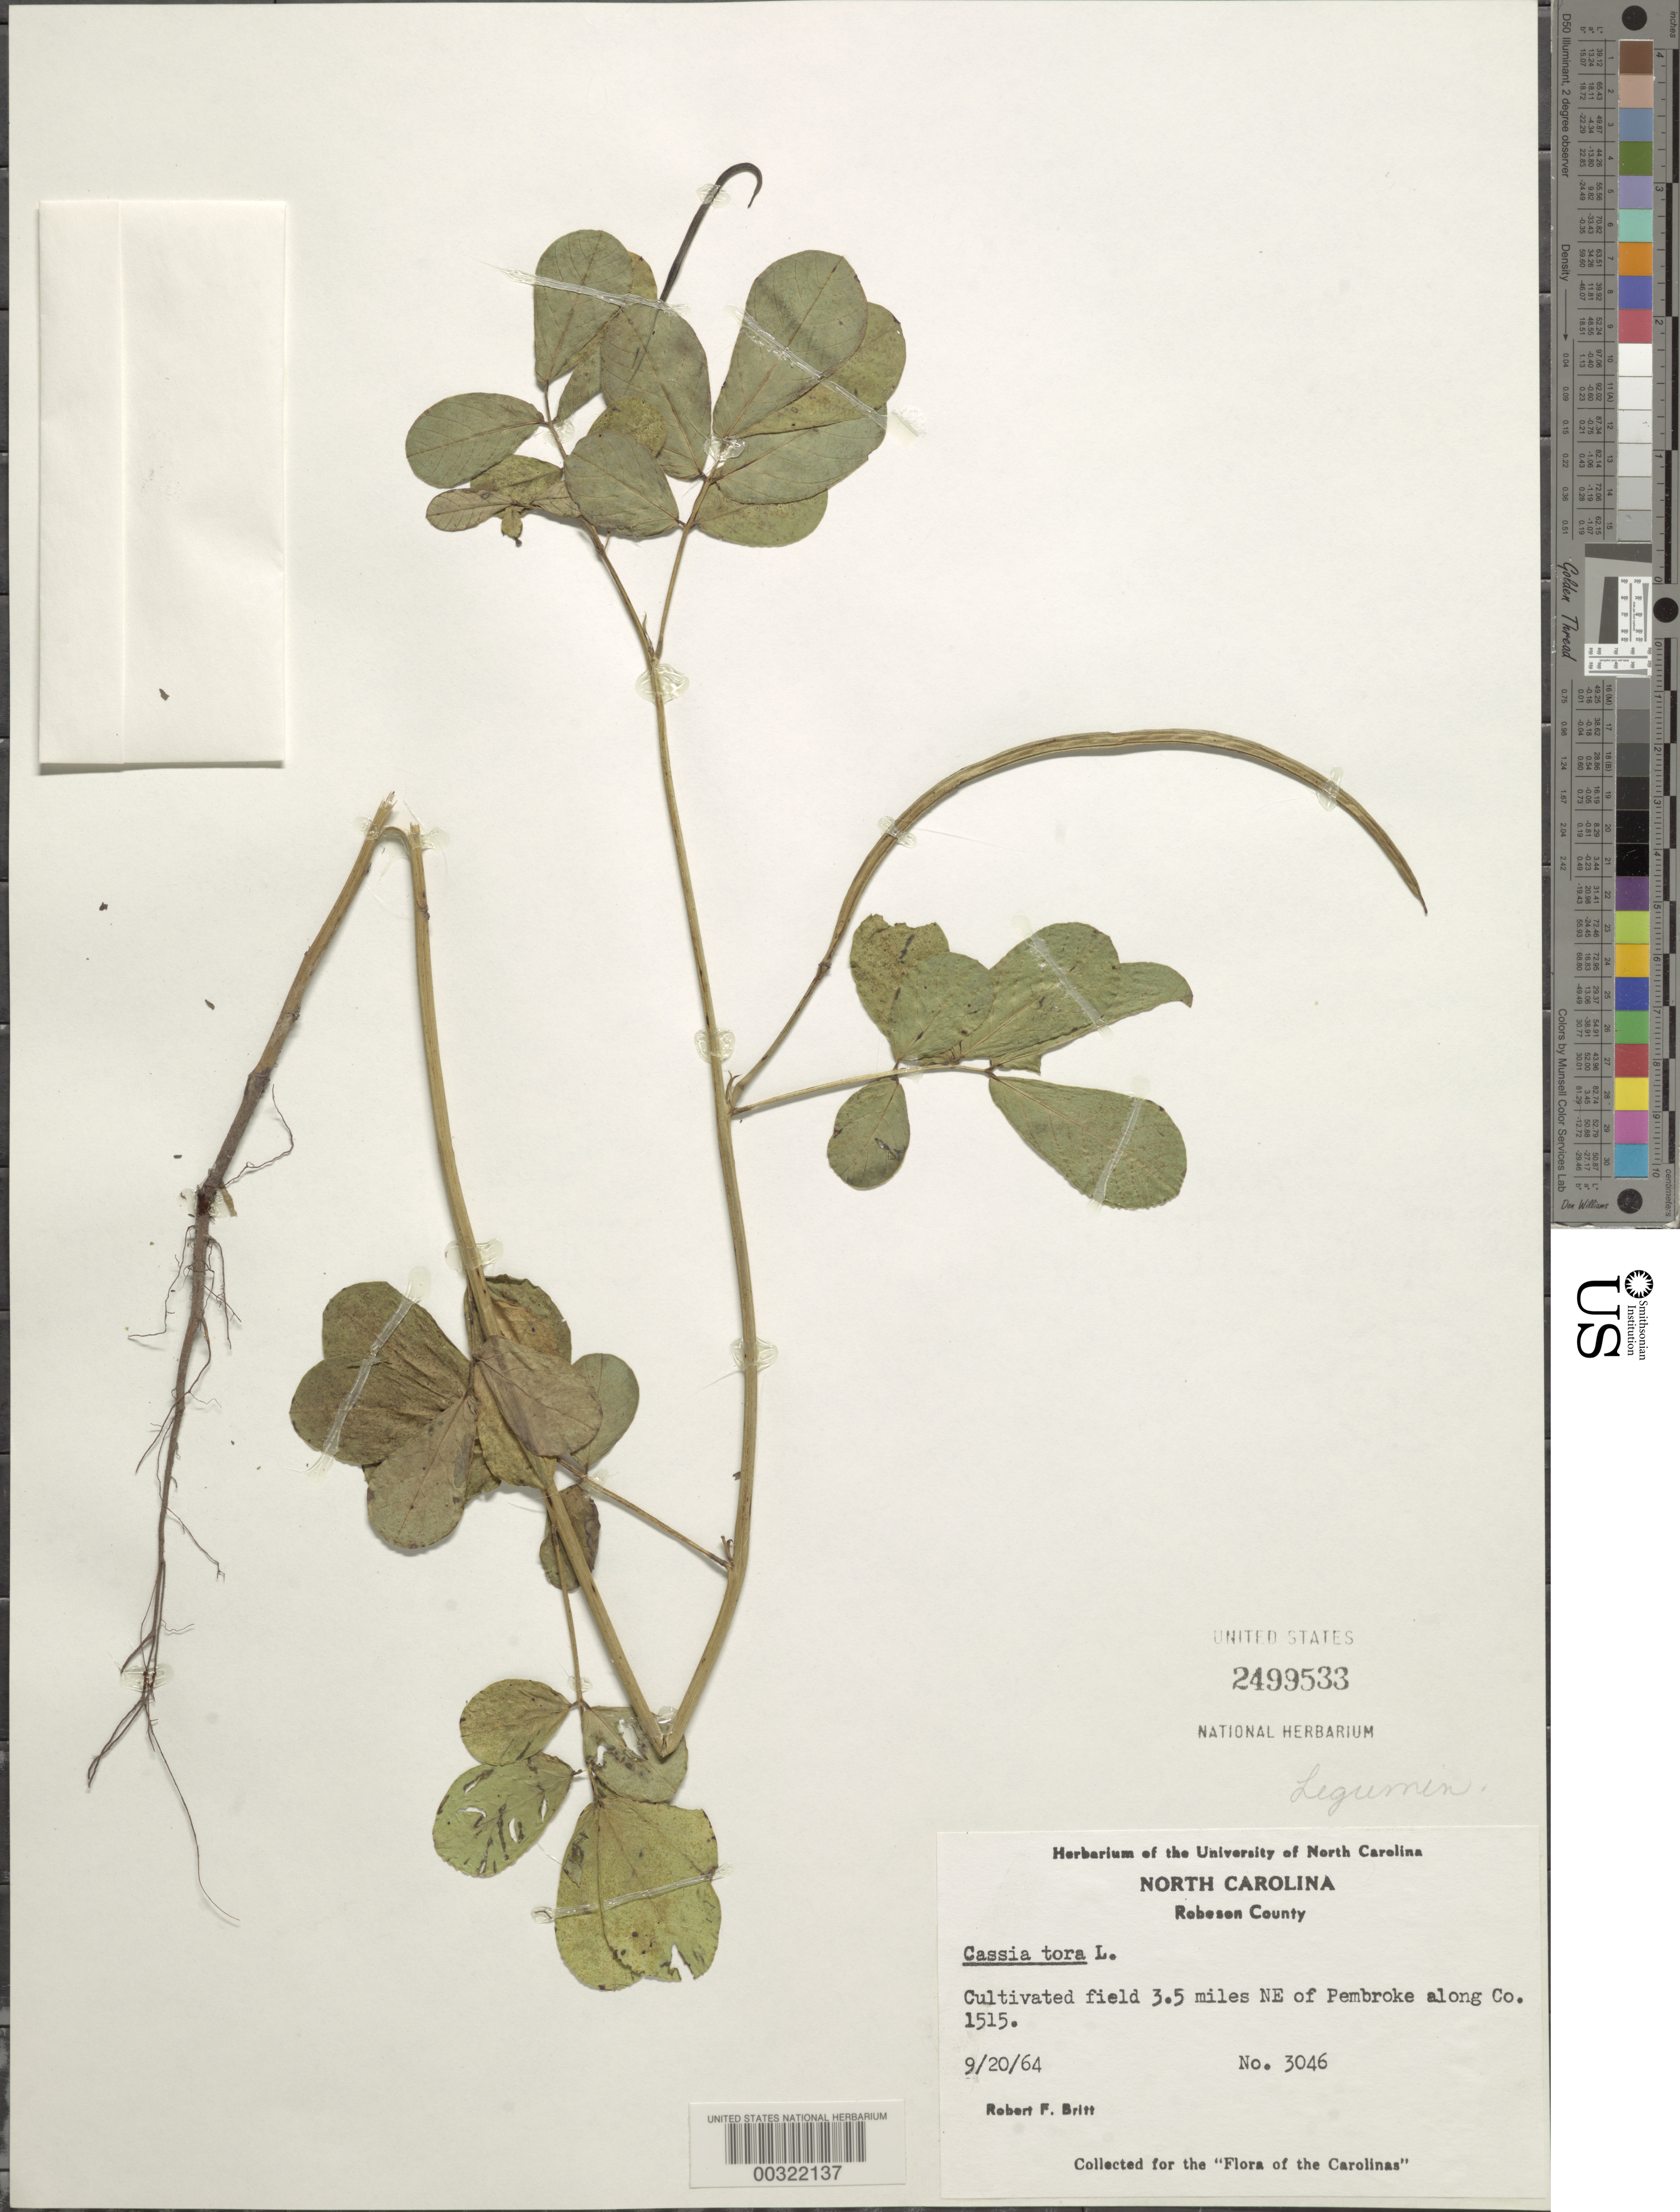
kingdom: Plantae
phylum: Tracheophyta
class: Magnoliopsida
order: Fabales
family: Fabaceae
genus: Senna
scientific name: Senna obtusifolia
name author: (L.) H.S. Irwin & Barneby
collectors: R. Britt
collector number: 3046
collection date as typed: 20 Sep 1964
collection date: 1964-09-20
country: United States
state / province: North Carolina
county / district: Robeson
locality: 3.5 mi ne of pembroke along co 1515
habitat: Cultivated field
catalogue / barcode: US 2499533